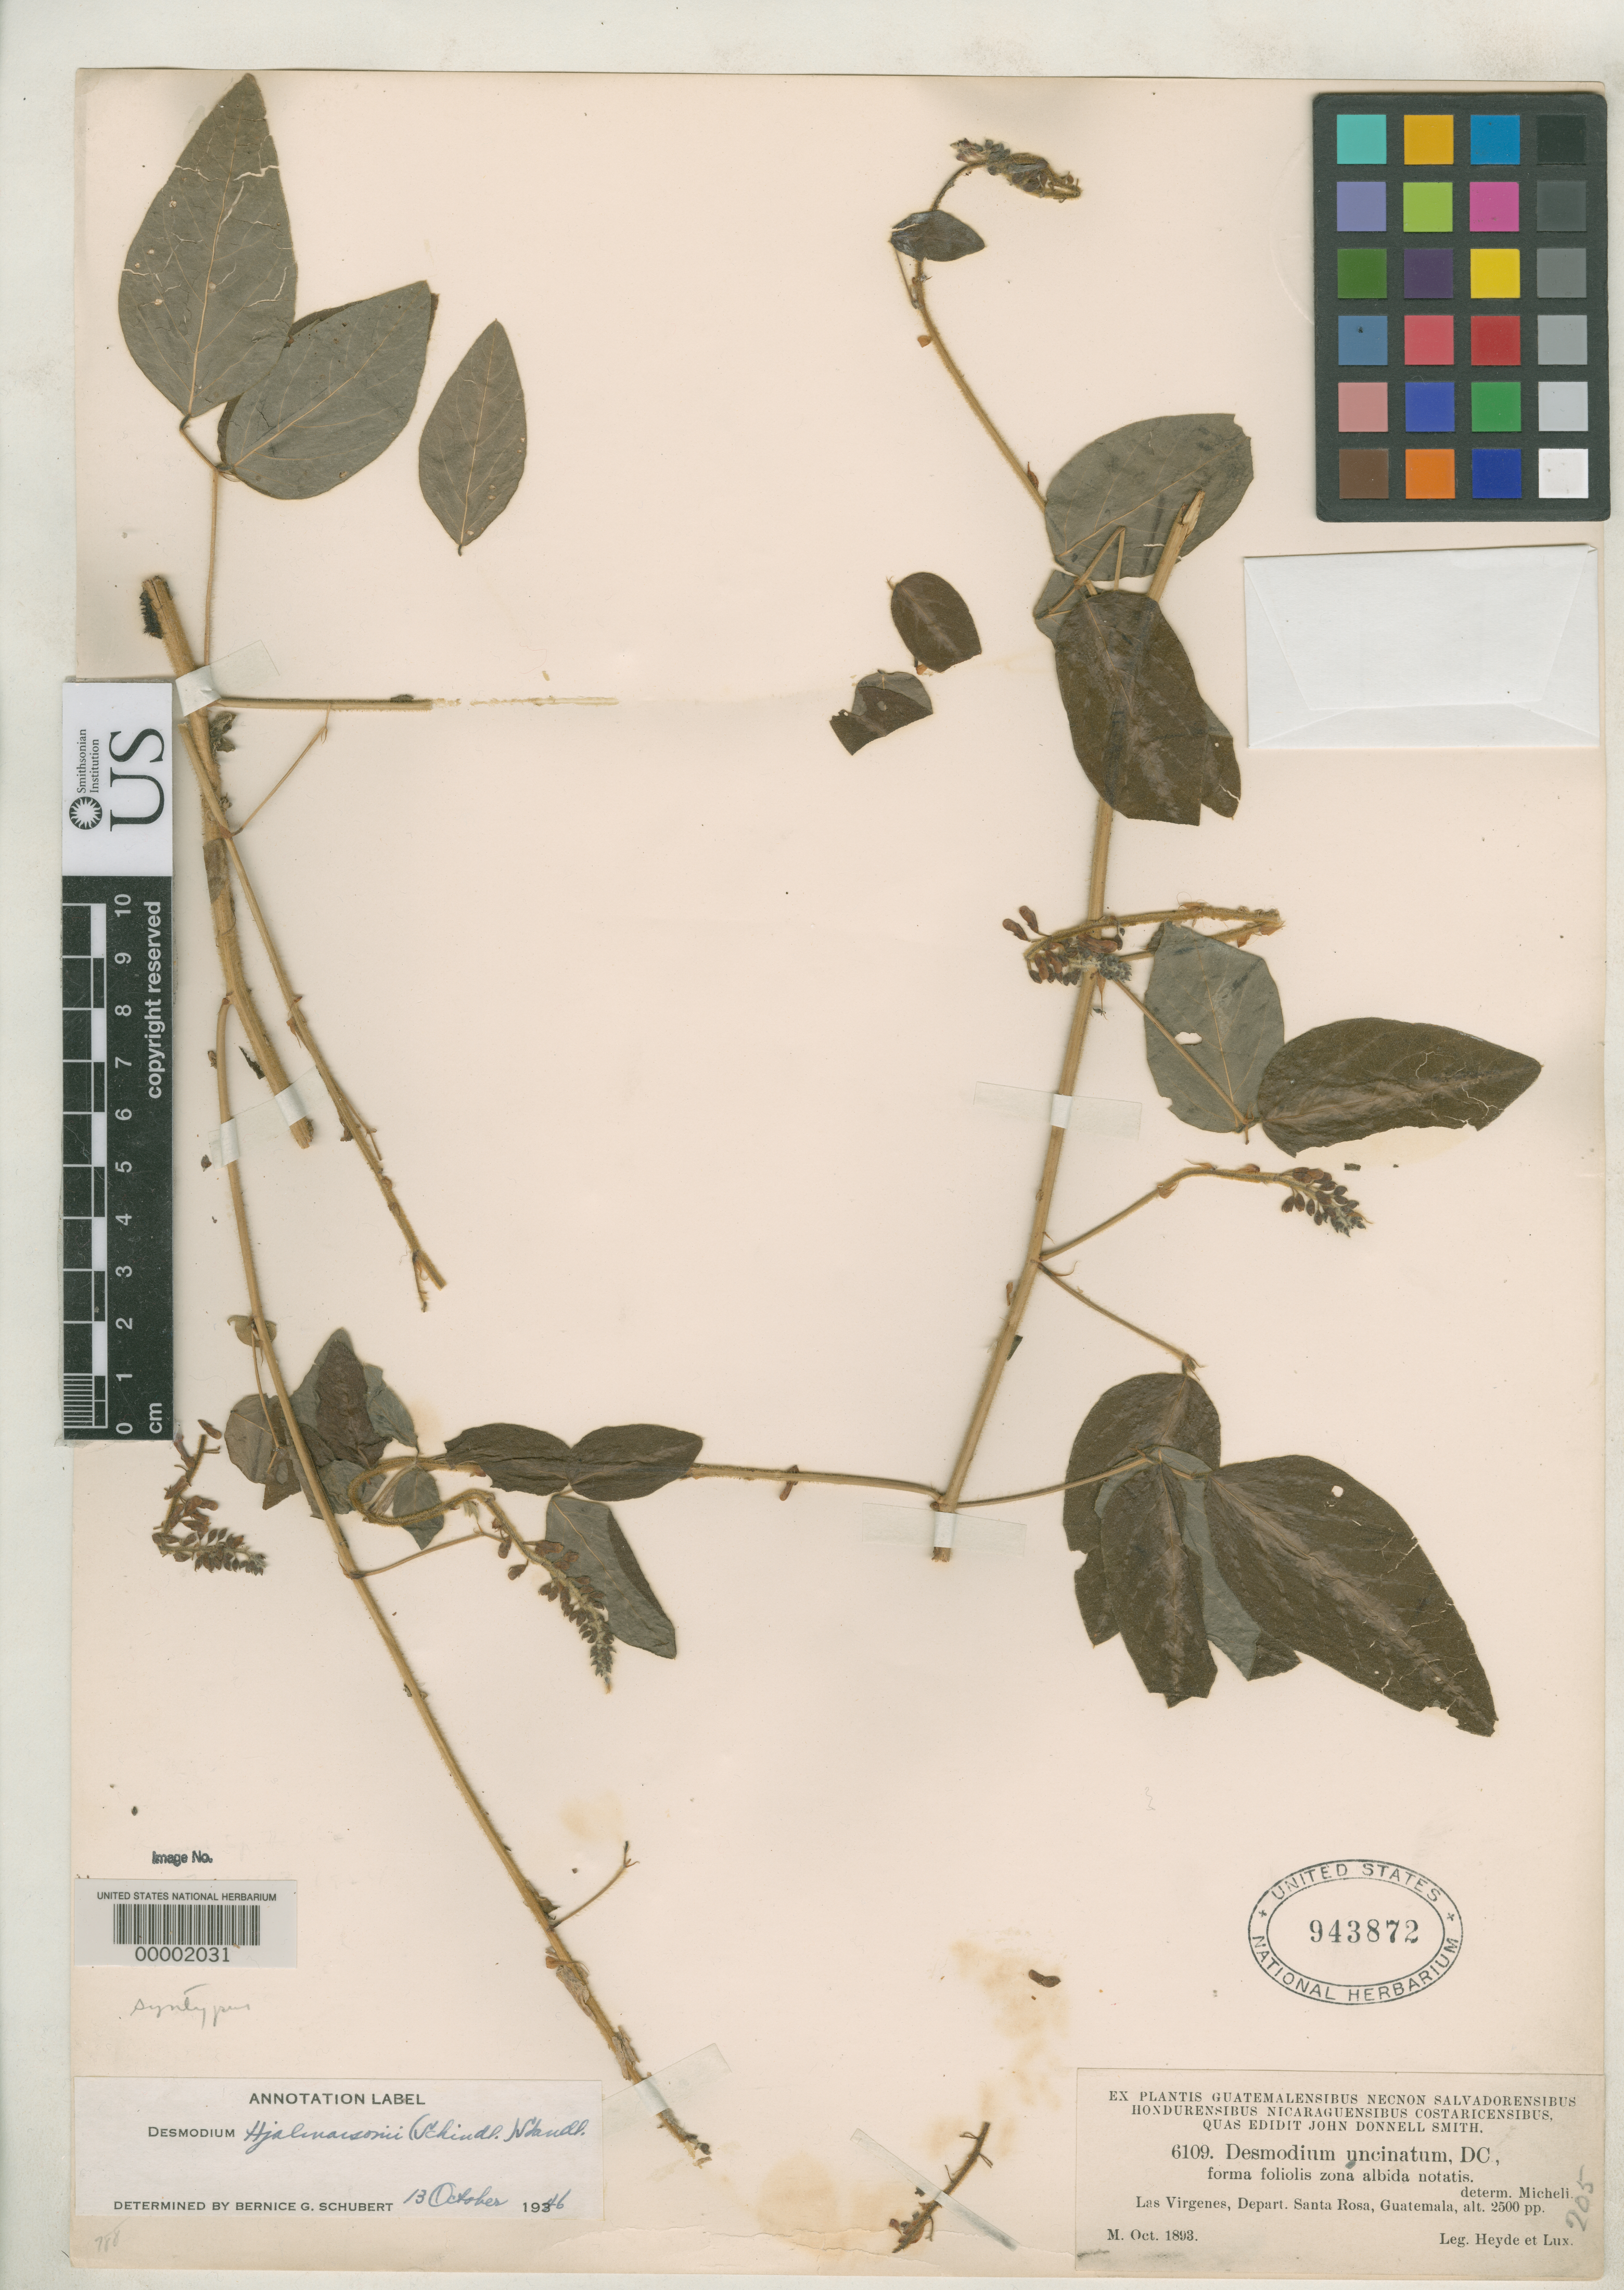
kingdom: Plantae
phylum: Tracheophyta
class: Magnoliopsida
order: Fabales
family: Fabaceae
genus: Meibomia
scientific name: Meibomia hjalmarsonii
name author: Schindl.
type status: Syntype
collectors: E. T. Heyde & E. Lux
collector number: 6109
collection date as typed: Oct 1893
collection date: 1893-10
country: Guatemala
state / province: Santa Rosa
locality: Las Virgenes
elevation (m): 762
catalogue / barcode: US 943872